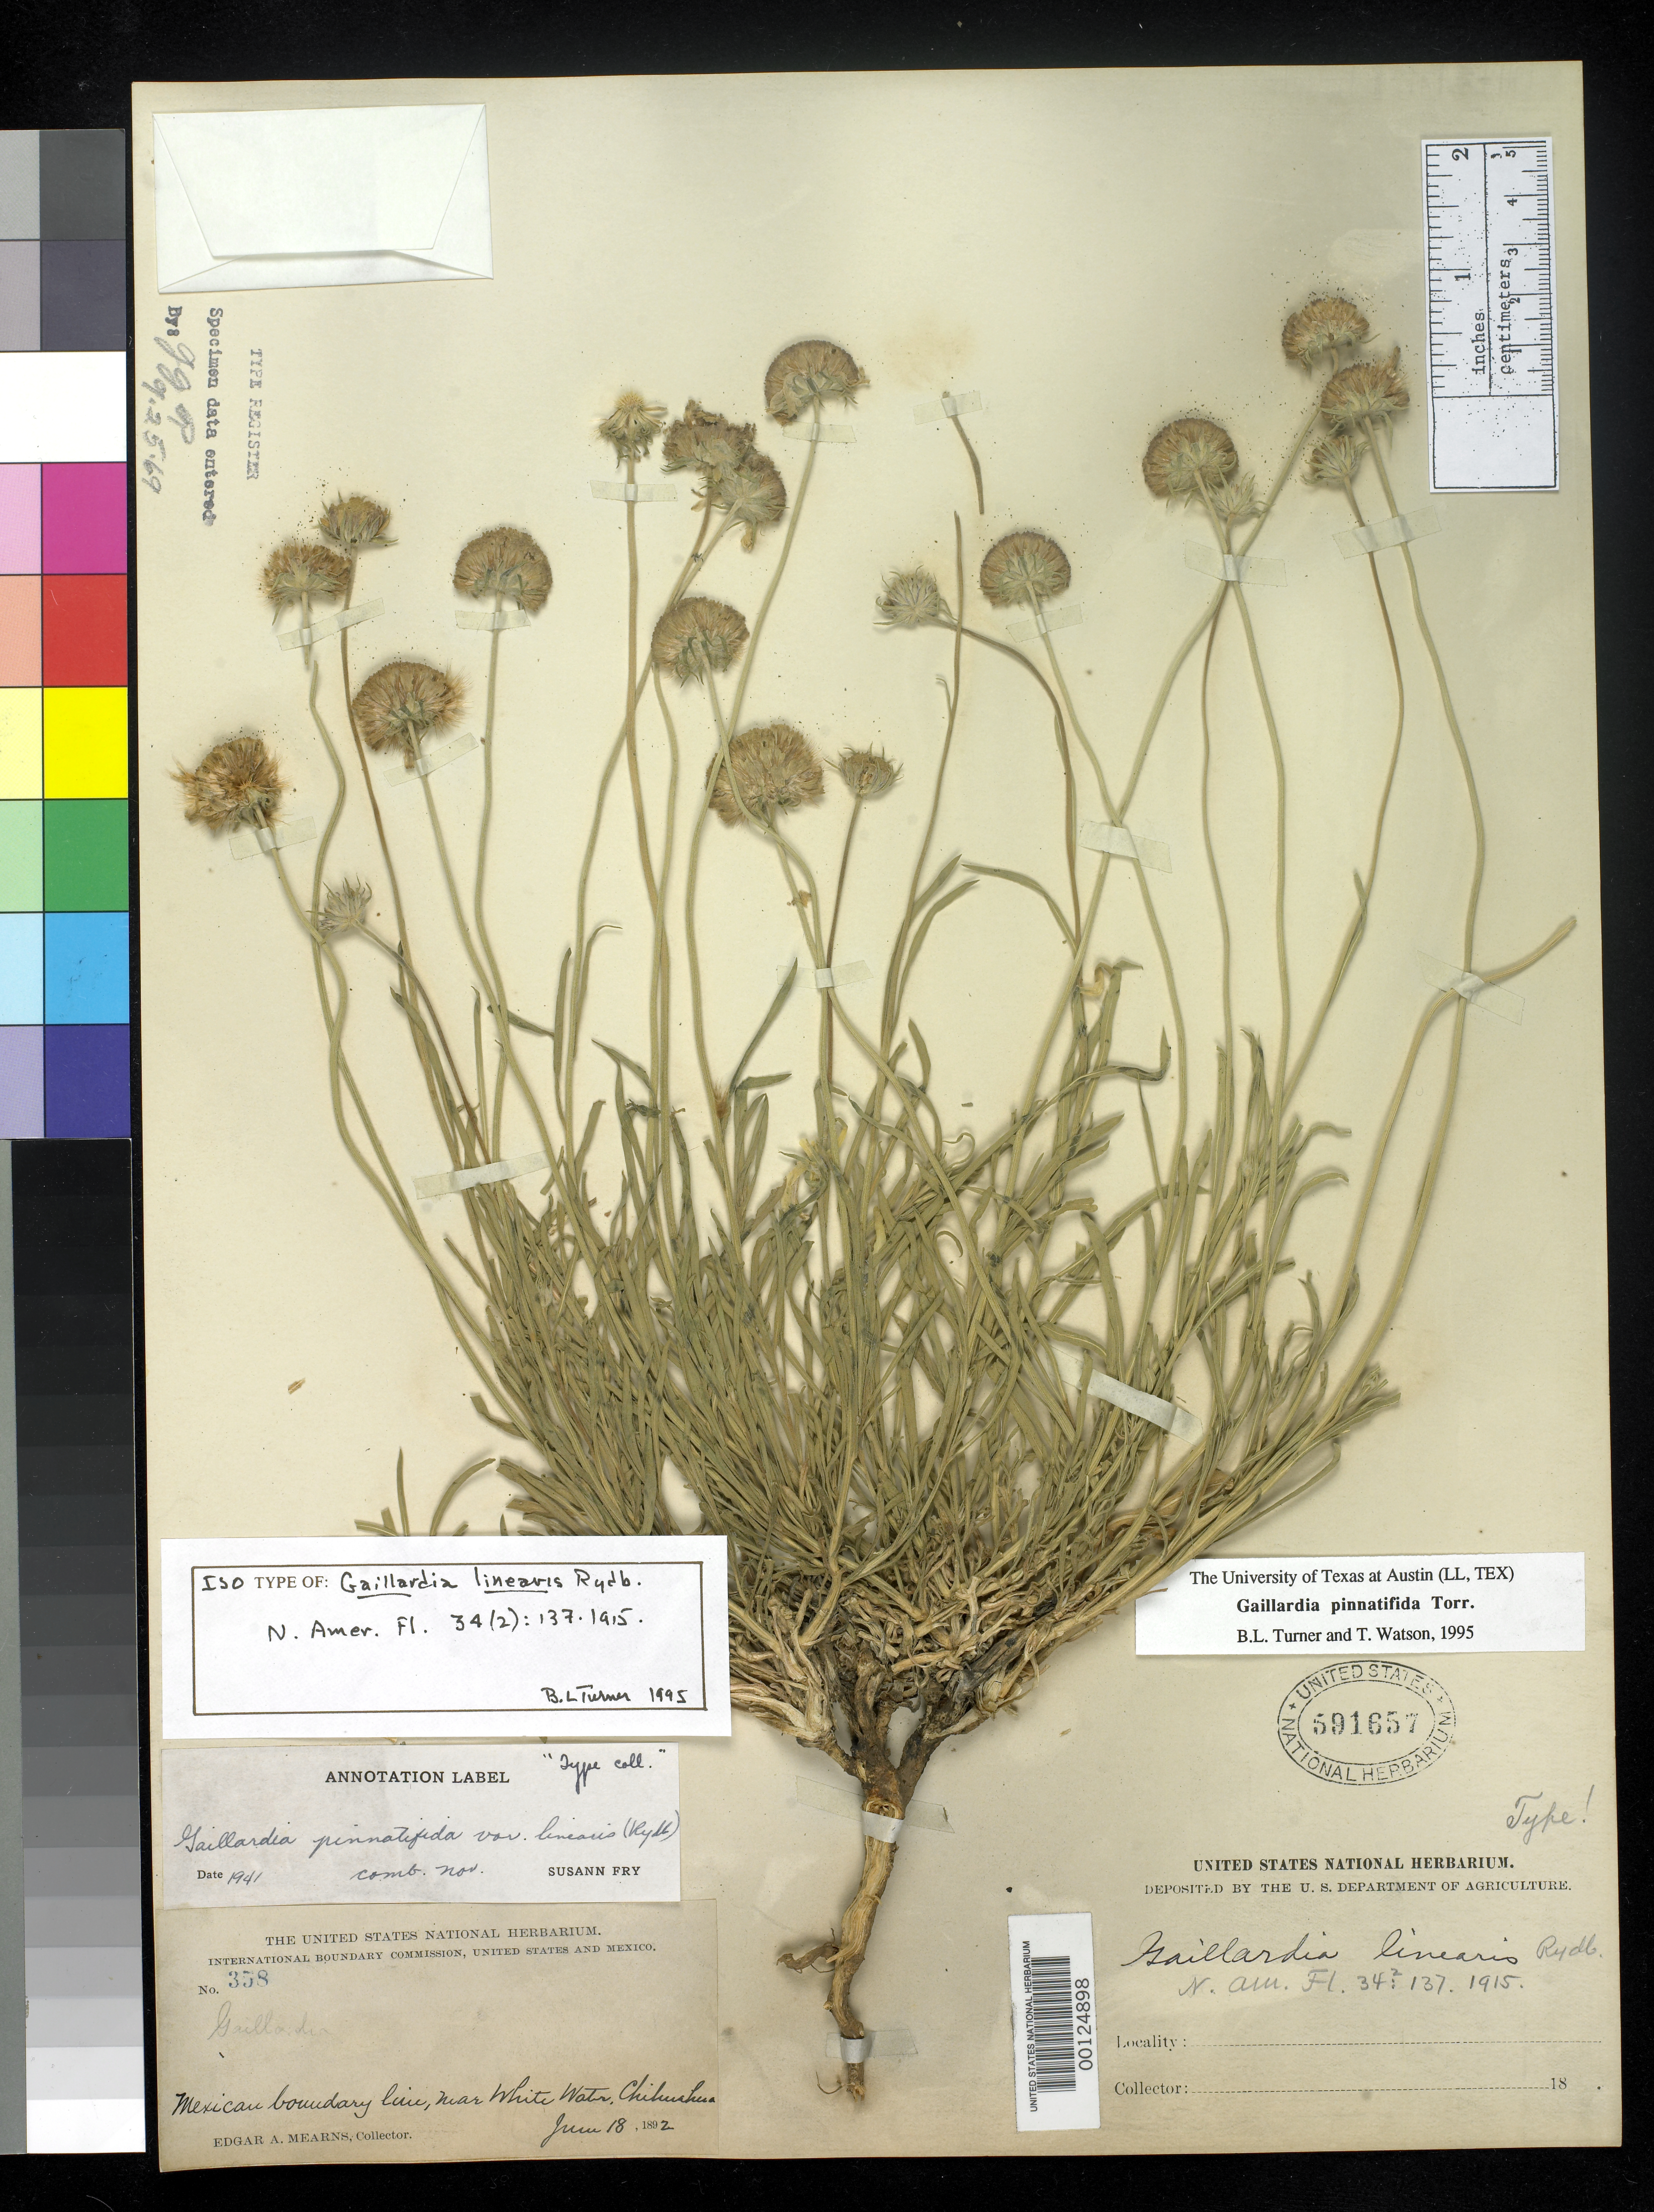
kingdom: Plantae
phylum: Tracheophyta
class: Magnoliopsida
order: Asterales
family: Asteraceae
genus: Gaillardia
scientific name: Gaillardia linearis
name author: Rydb.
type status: Isotype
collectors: E. A. Mearns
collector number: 358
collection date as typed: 18 Jun 1892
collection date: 1892-06-18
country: Mexico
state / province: Chihuahua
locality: White Water.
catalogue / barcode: US 591657